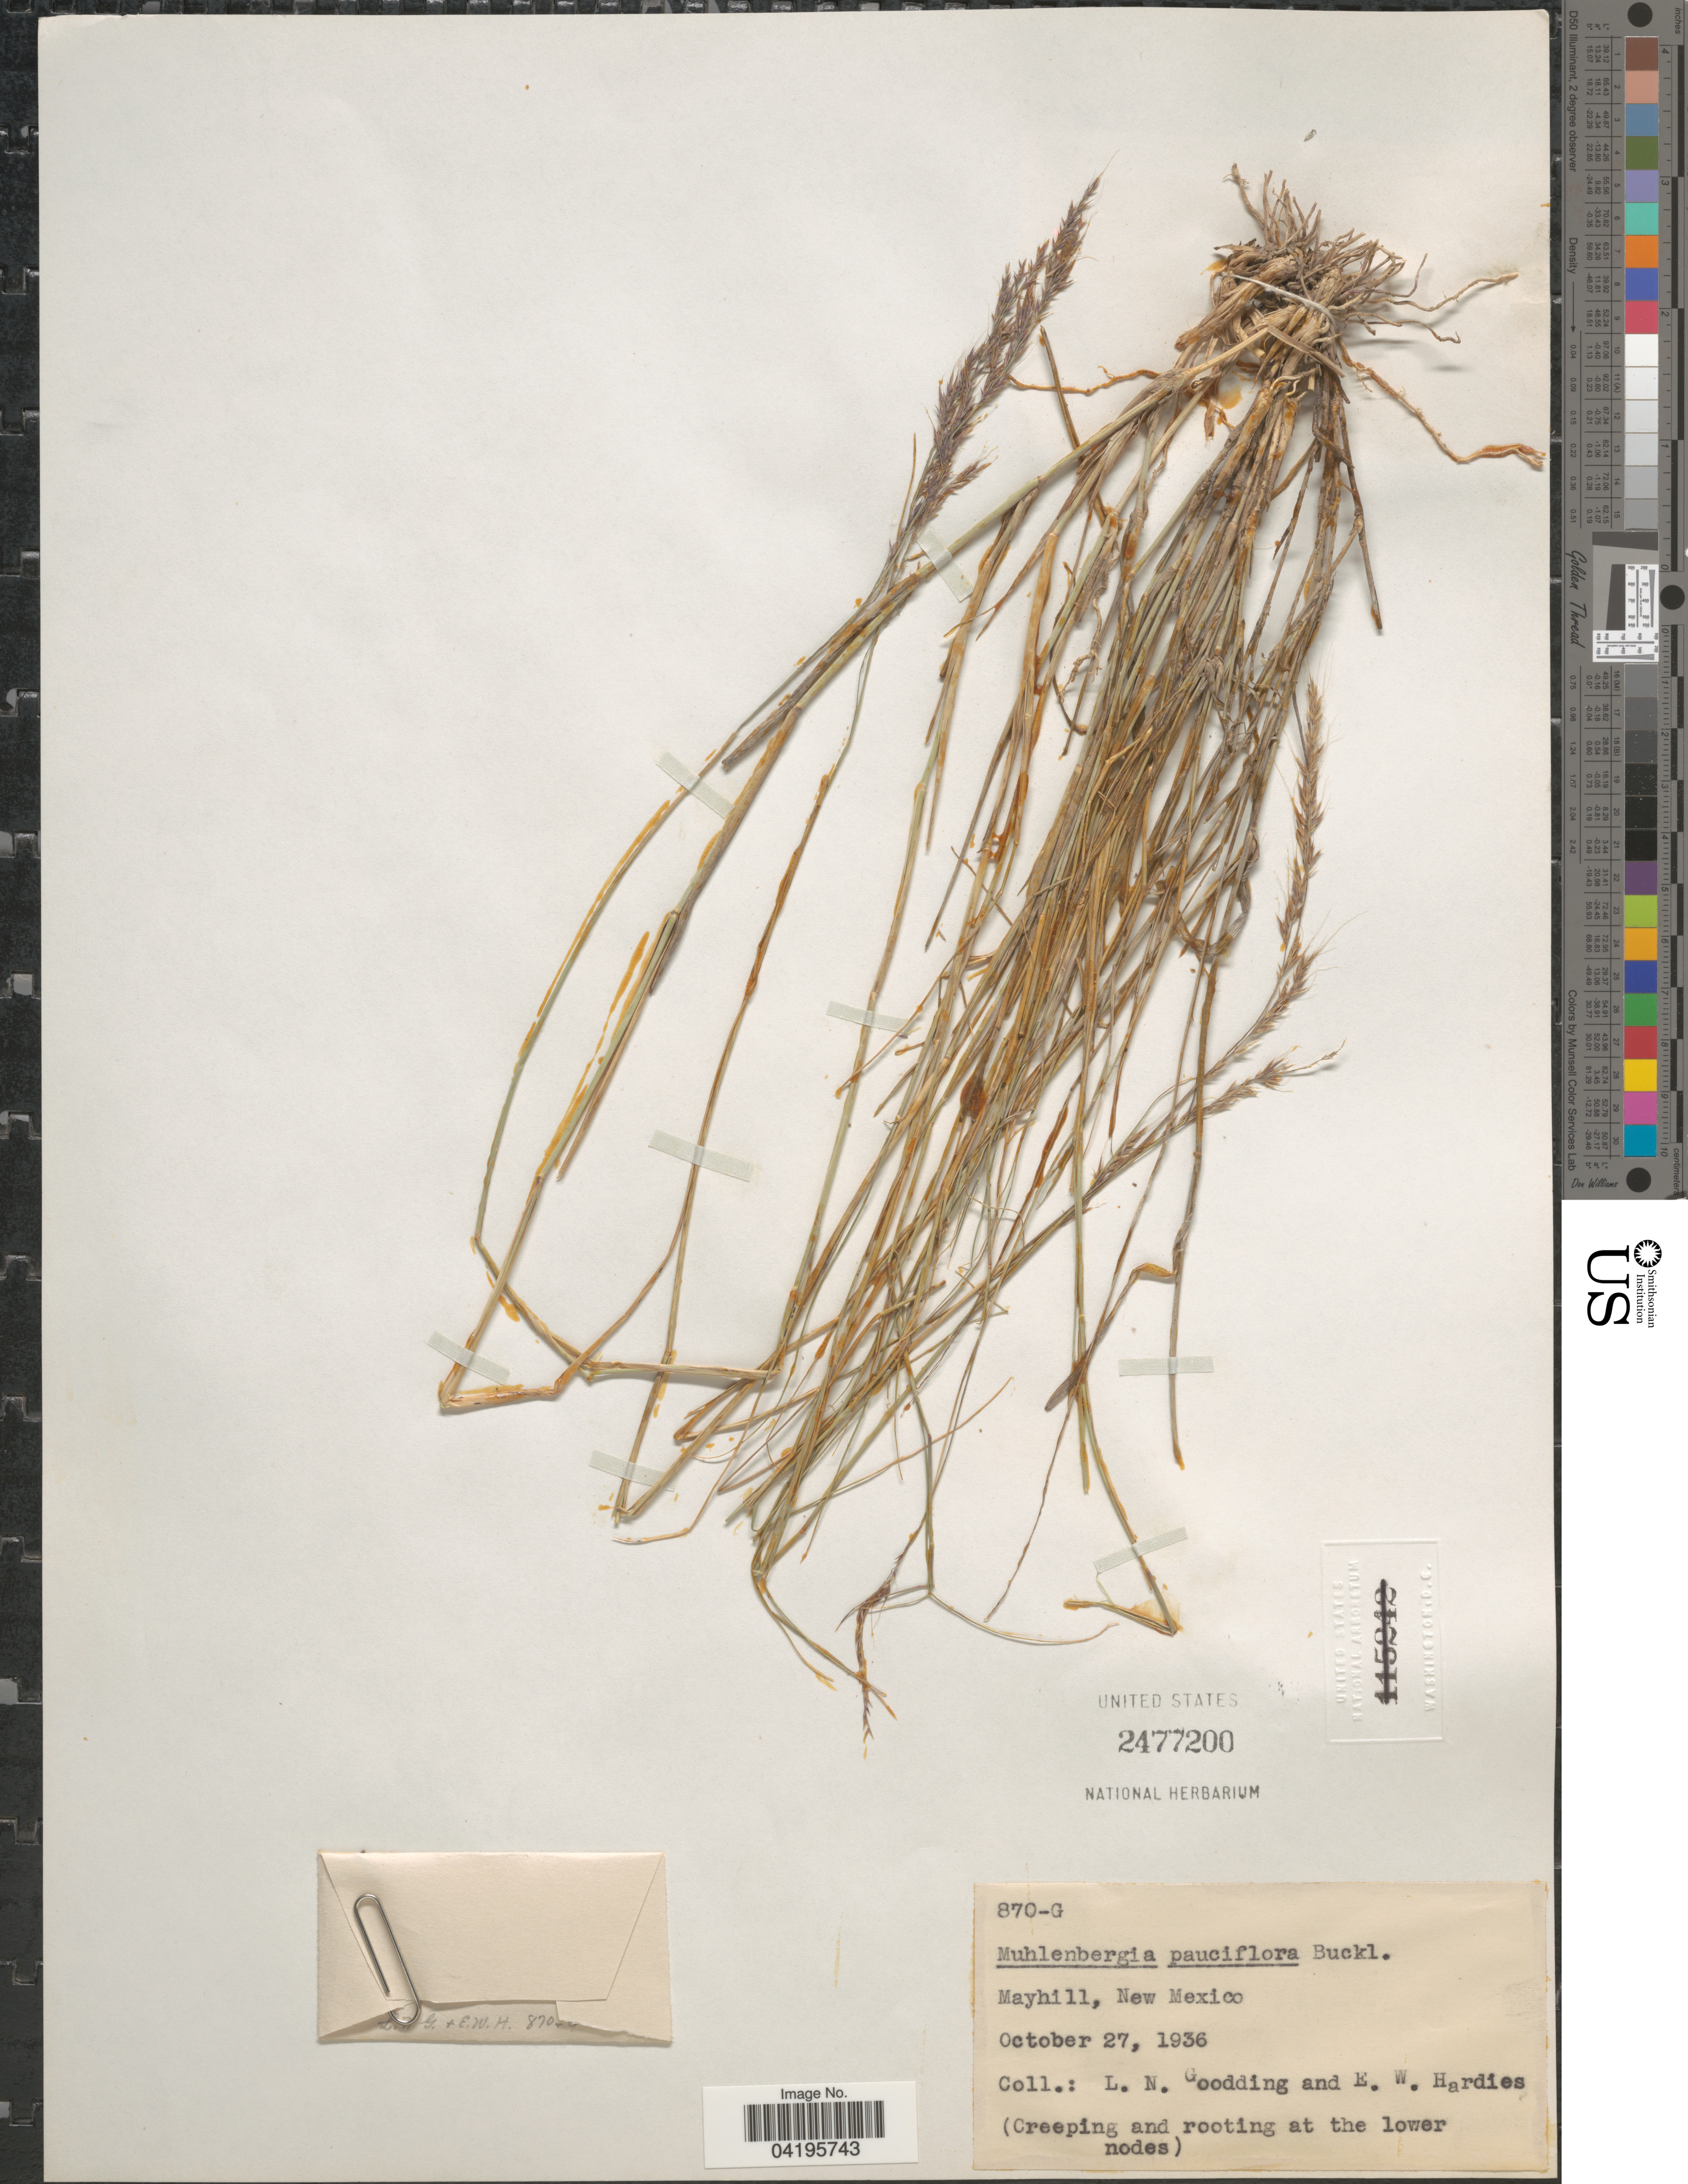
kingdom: Plantae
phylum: Tracheophyta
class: Liliopsida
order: Poales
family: Poaceae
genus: Muhlenbergia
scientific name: Muhlenbergia pauciflora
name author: Buckley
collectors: L. N. Goodding & E. Hardies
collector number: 870-G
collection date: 1936-10-27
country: United States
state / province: New Mexico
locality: Mayhill.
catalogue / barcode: US 2477200